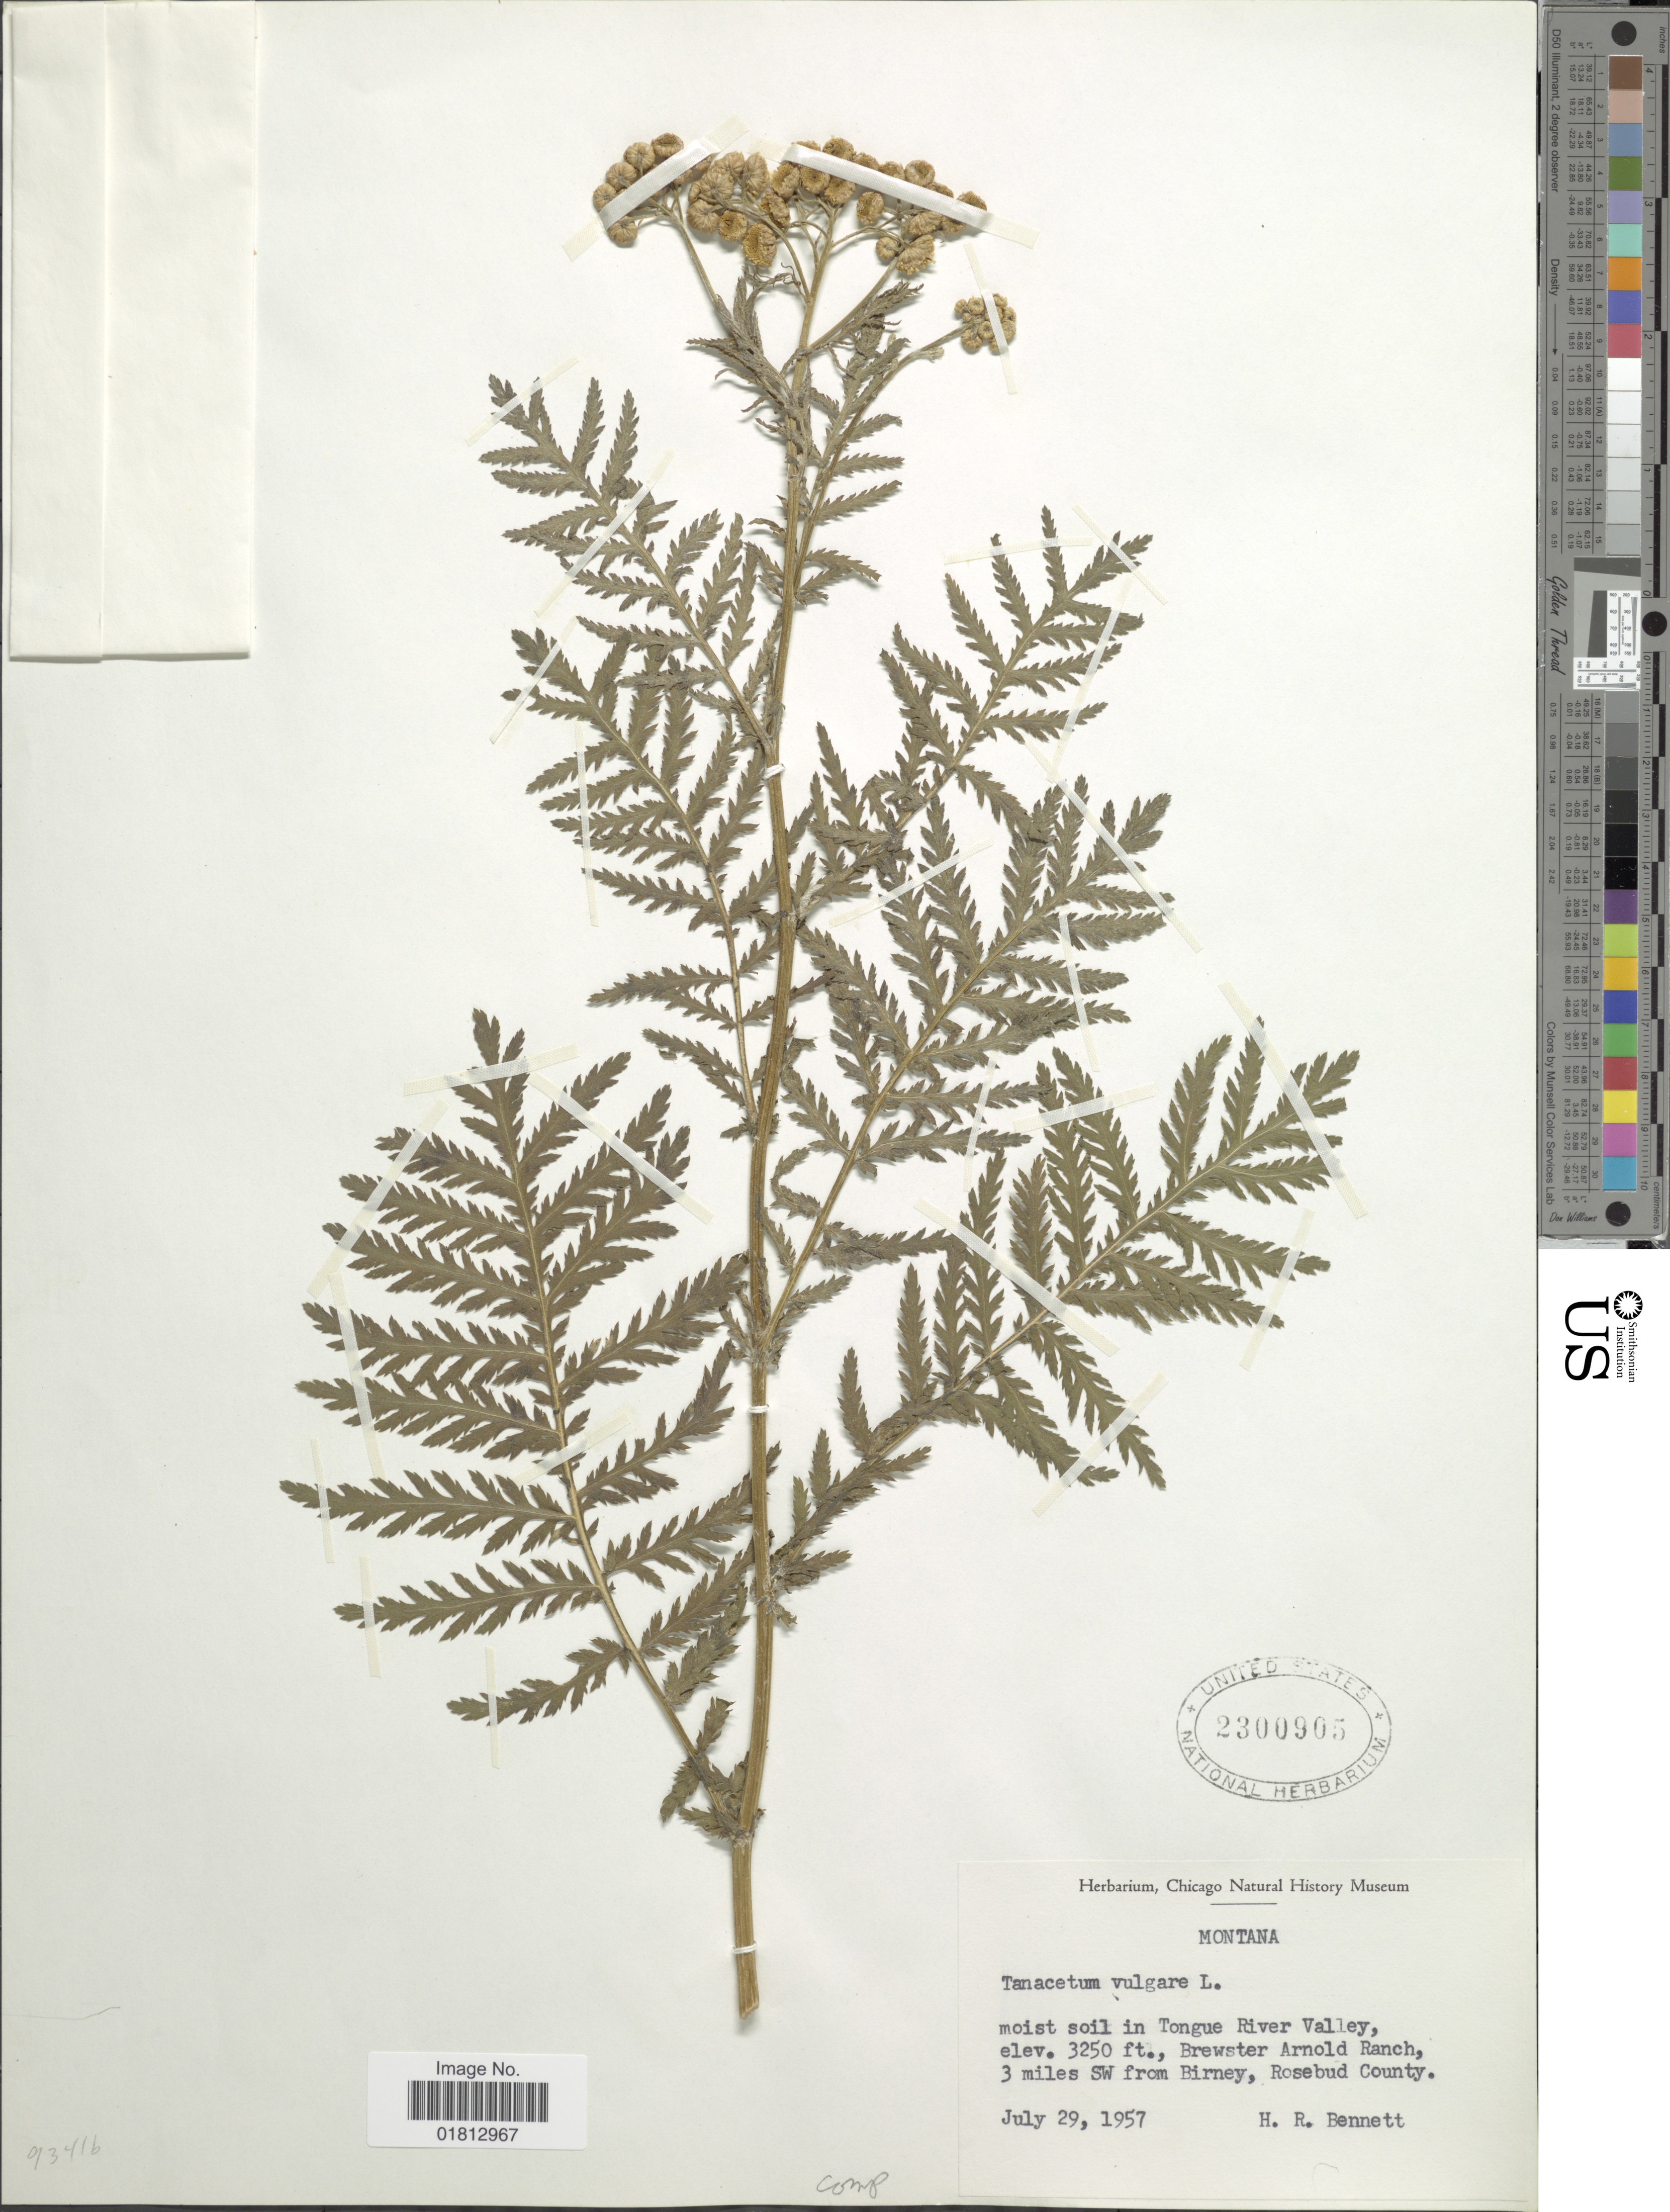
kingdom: Plantae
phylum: Tracheophyta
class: Magnoliopsida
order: Asterales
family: Asteraceae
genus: Tanacetum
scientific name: Tanacetum vulgare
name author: L.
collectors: H. R. Bennett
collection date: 1957-07-29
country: United States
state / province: Montana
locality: Moist soil in Tongue River Valley, Brewster Arnold Ranch, 3 miles SW from Birney, Rosebud County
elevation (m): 991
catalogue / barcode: US 2300905